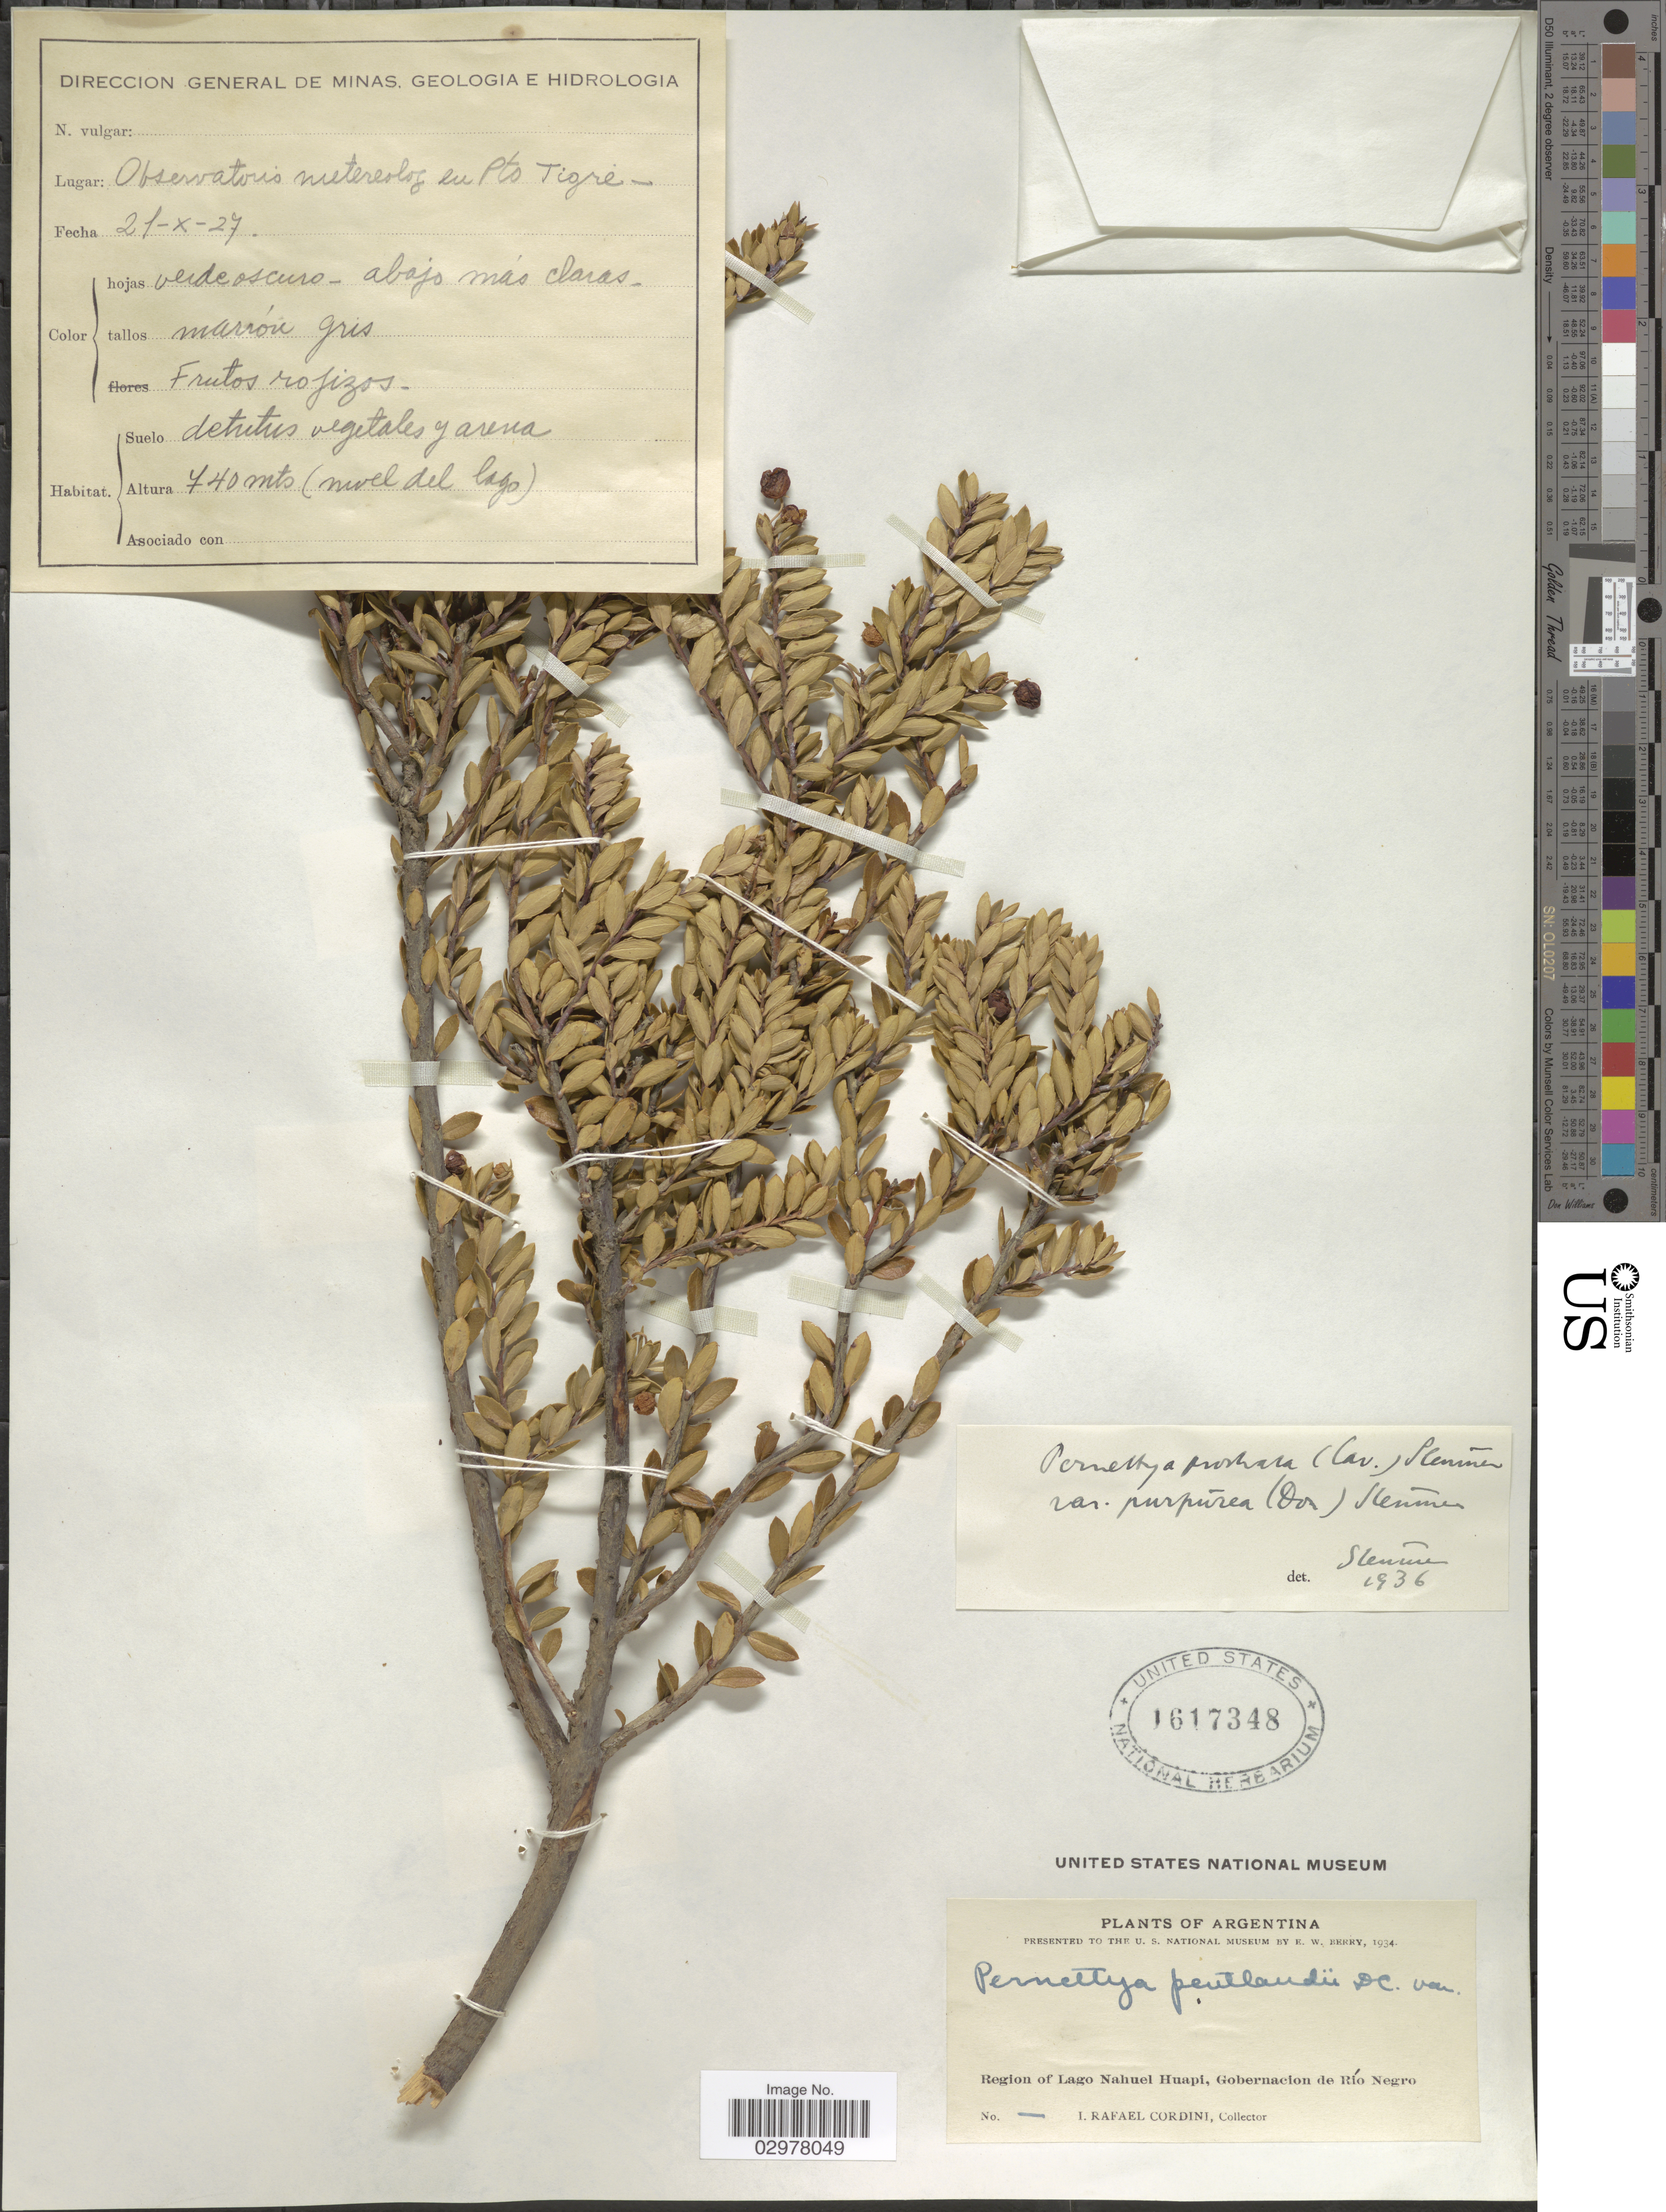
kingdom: Plantae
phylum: Tracheophyta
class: Magnoliopsida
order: Ericales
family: Ericaceae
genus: Pernettya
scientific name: Pernettya prostrata var. purpurea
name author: (D. Don ex G. Don) Sleumer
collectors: I. Cordini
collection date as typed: Transcribed d/m/y: 21/10/27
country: Argentina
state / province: Rio Negro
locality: Region of Lago Nahuel Huapi, Gobernacion de Río Negro. Observatoris metereolog eu Pto Tigre.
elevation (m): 740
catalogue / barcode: US 1617348